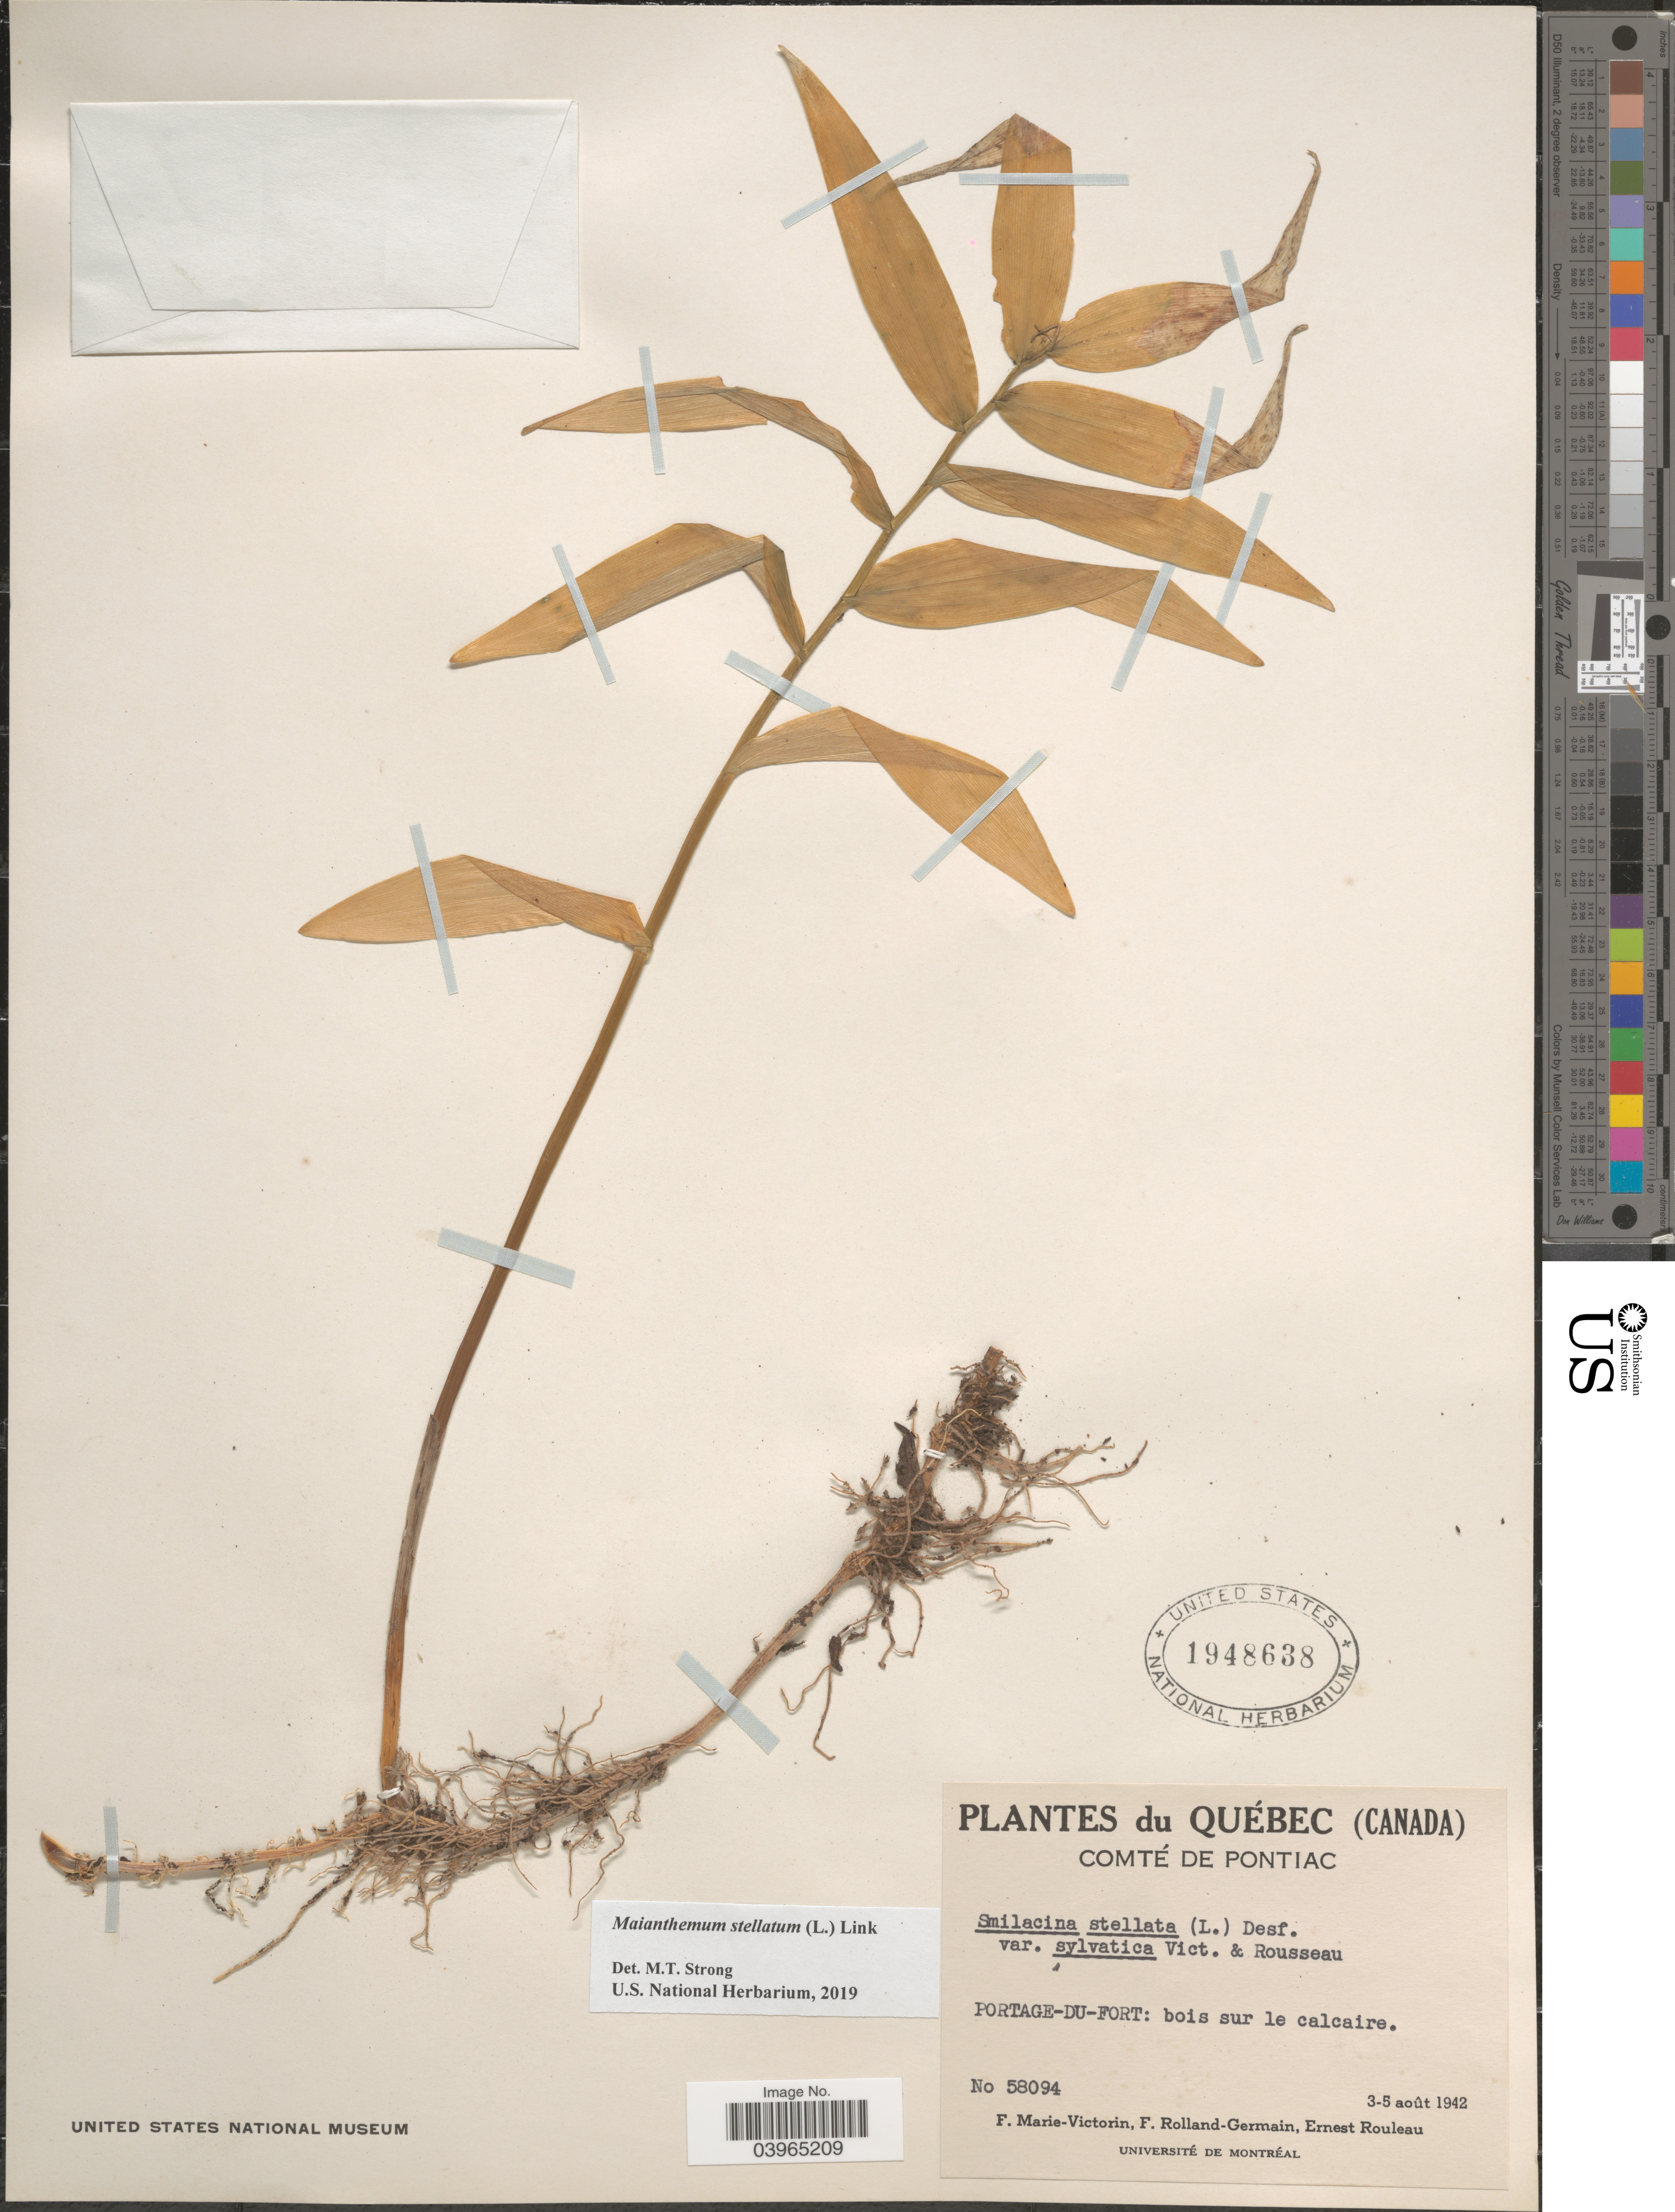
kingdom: Plantae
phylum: Tracheophyta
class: Liliopsida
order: Asparagales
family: Asparagaceae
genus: Maianthemum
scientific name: Maianthemum stellatum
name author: (L.) Link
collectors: F. Marie-Victorin, Rolland-Germain & J. Rouleau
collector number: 58094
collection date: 1942-08-03/1942-08-05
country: Canada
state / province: Quebec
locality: Comté de Pontiac. Portage-du-Fort: bois sur le calcaire.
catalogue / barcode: US 1948638